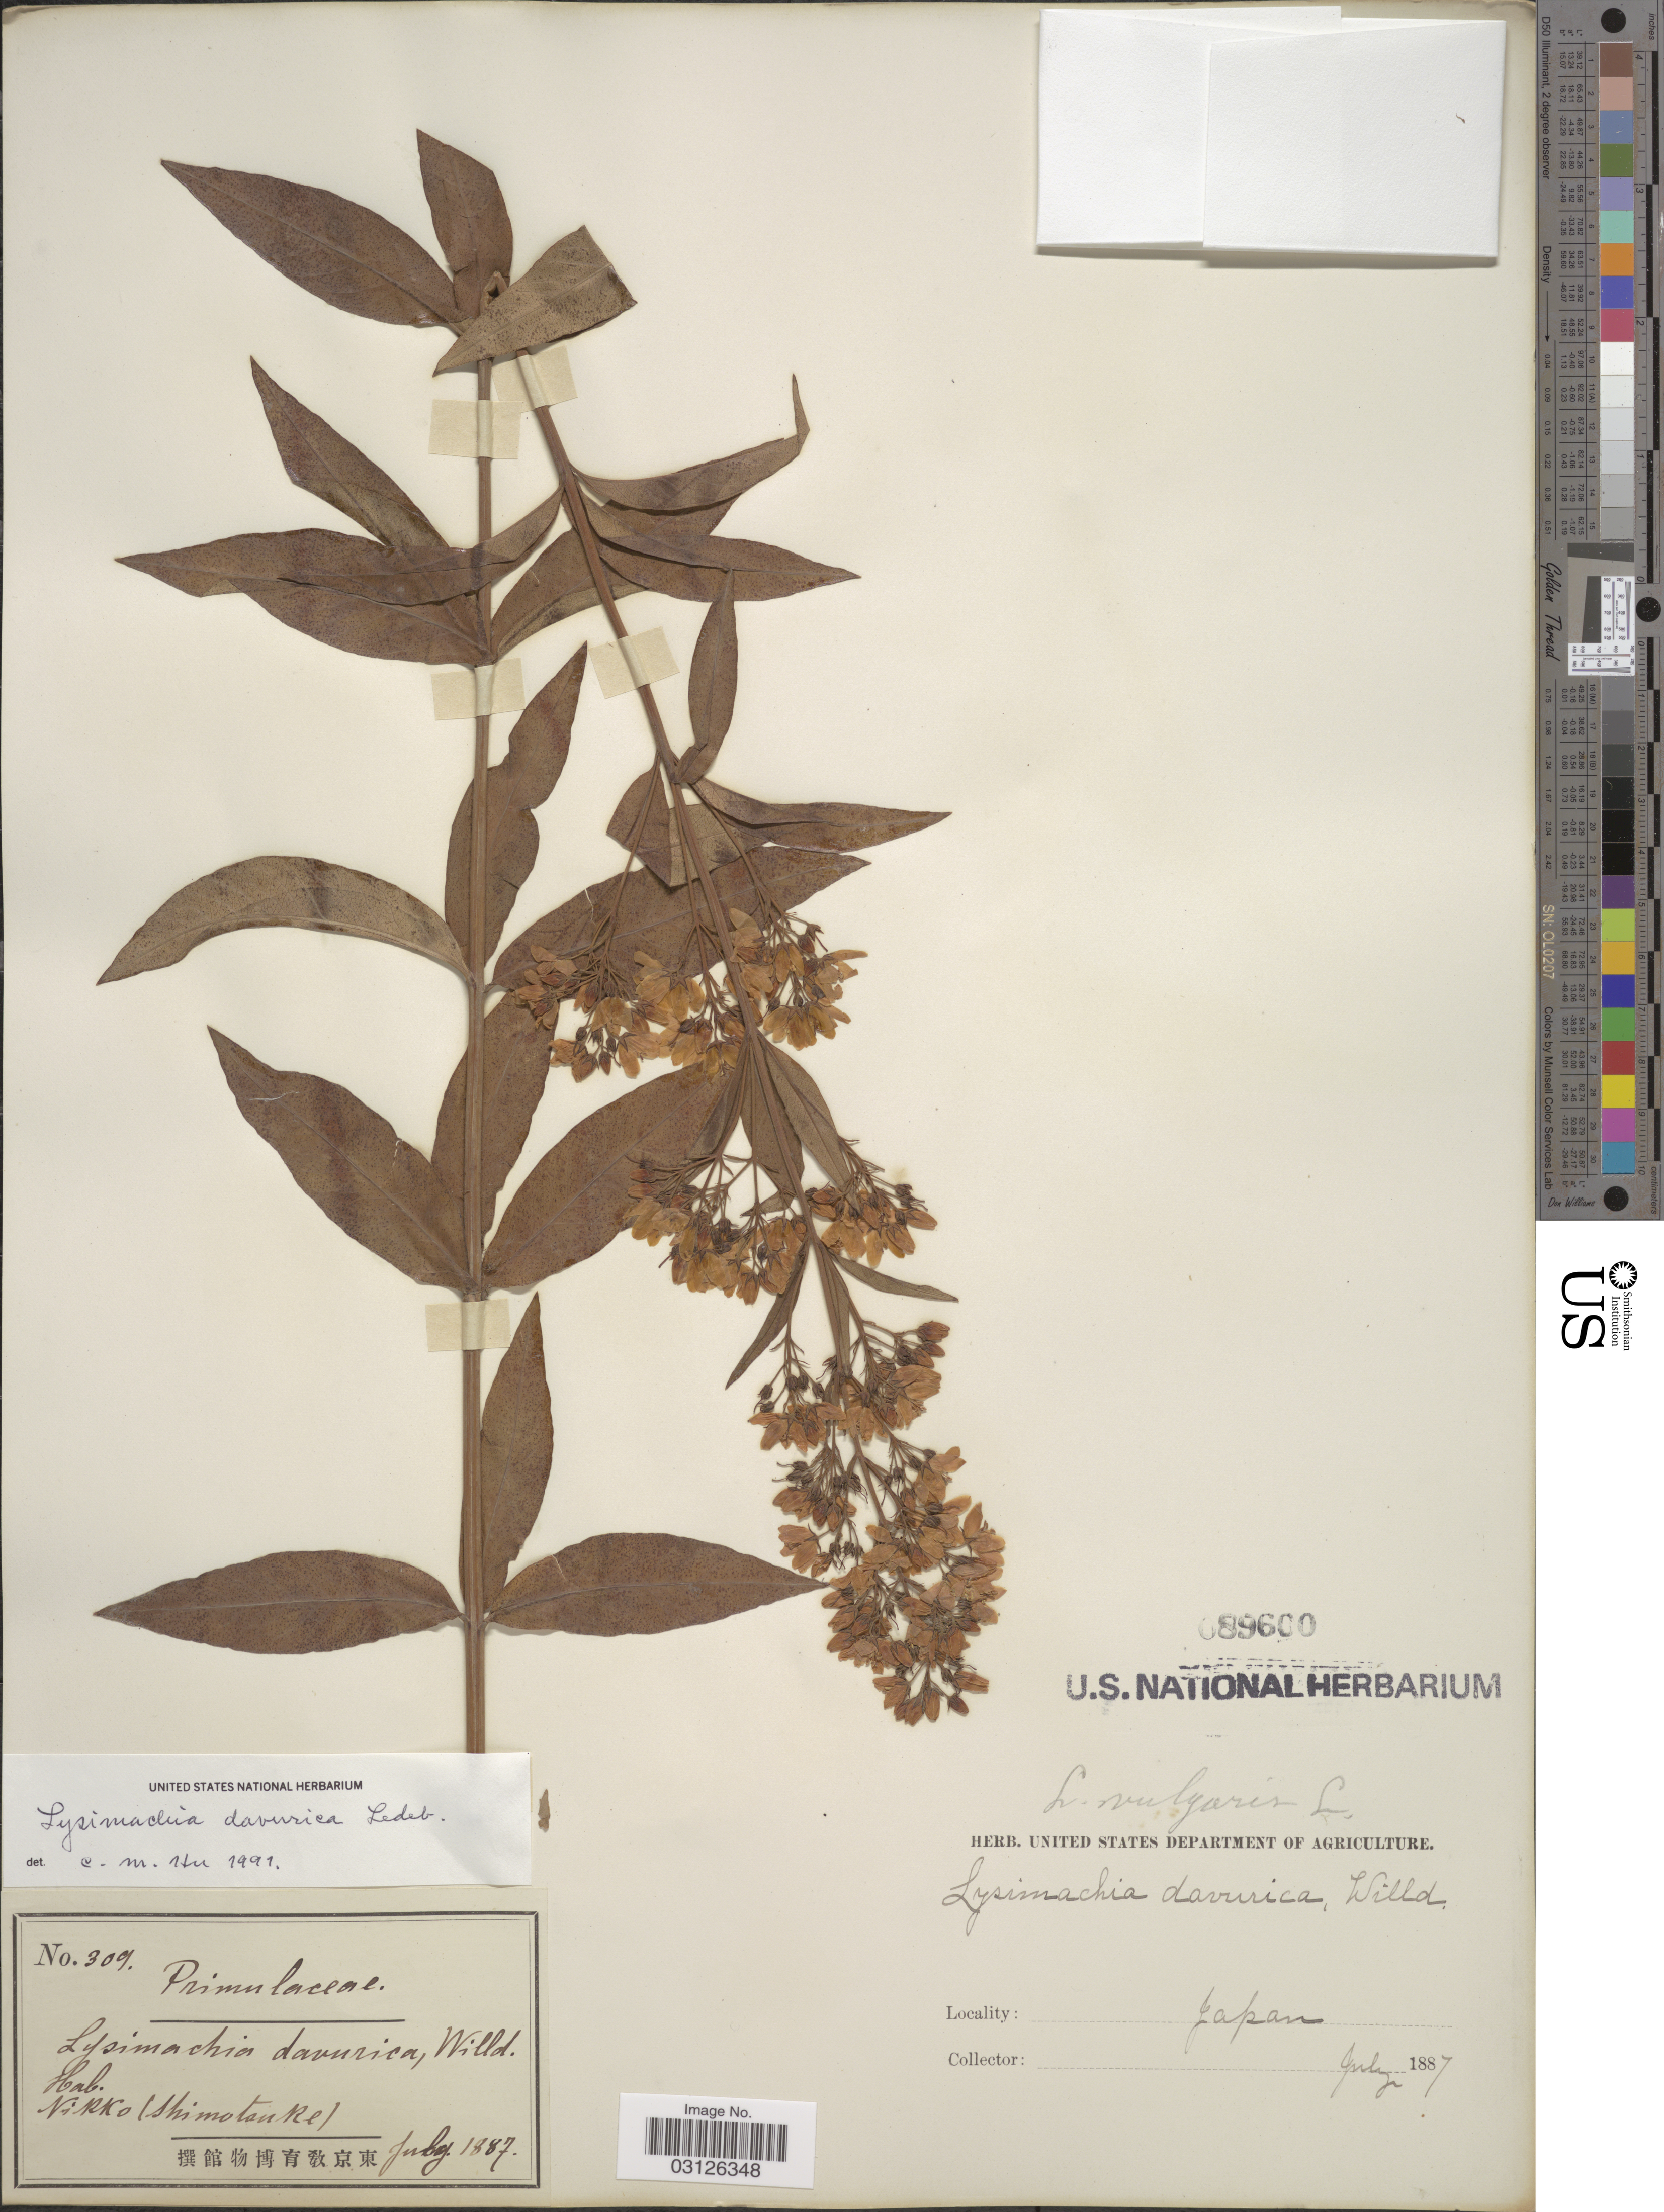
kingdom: Plantae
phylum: Tracheophyta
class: Magnoliopsida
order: Ericales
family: Primulaceae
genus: Lysimachia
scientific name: Lysimachia davurica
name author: Ledeb.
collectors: ex herb. U. S. Department of Agriculture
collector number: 309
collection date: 1887-07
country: Japan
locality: Nikko (Shimotsuke).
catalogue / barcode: US 89600